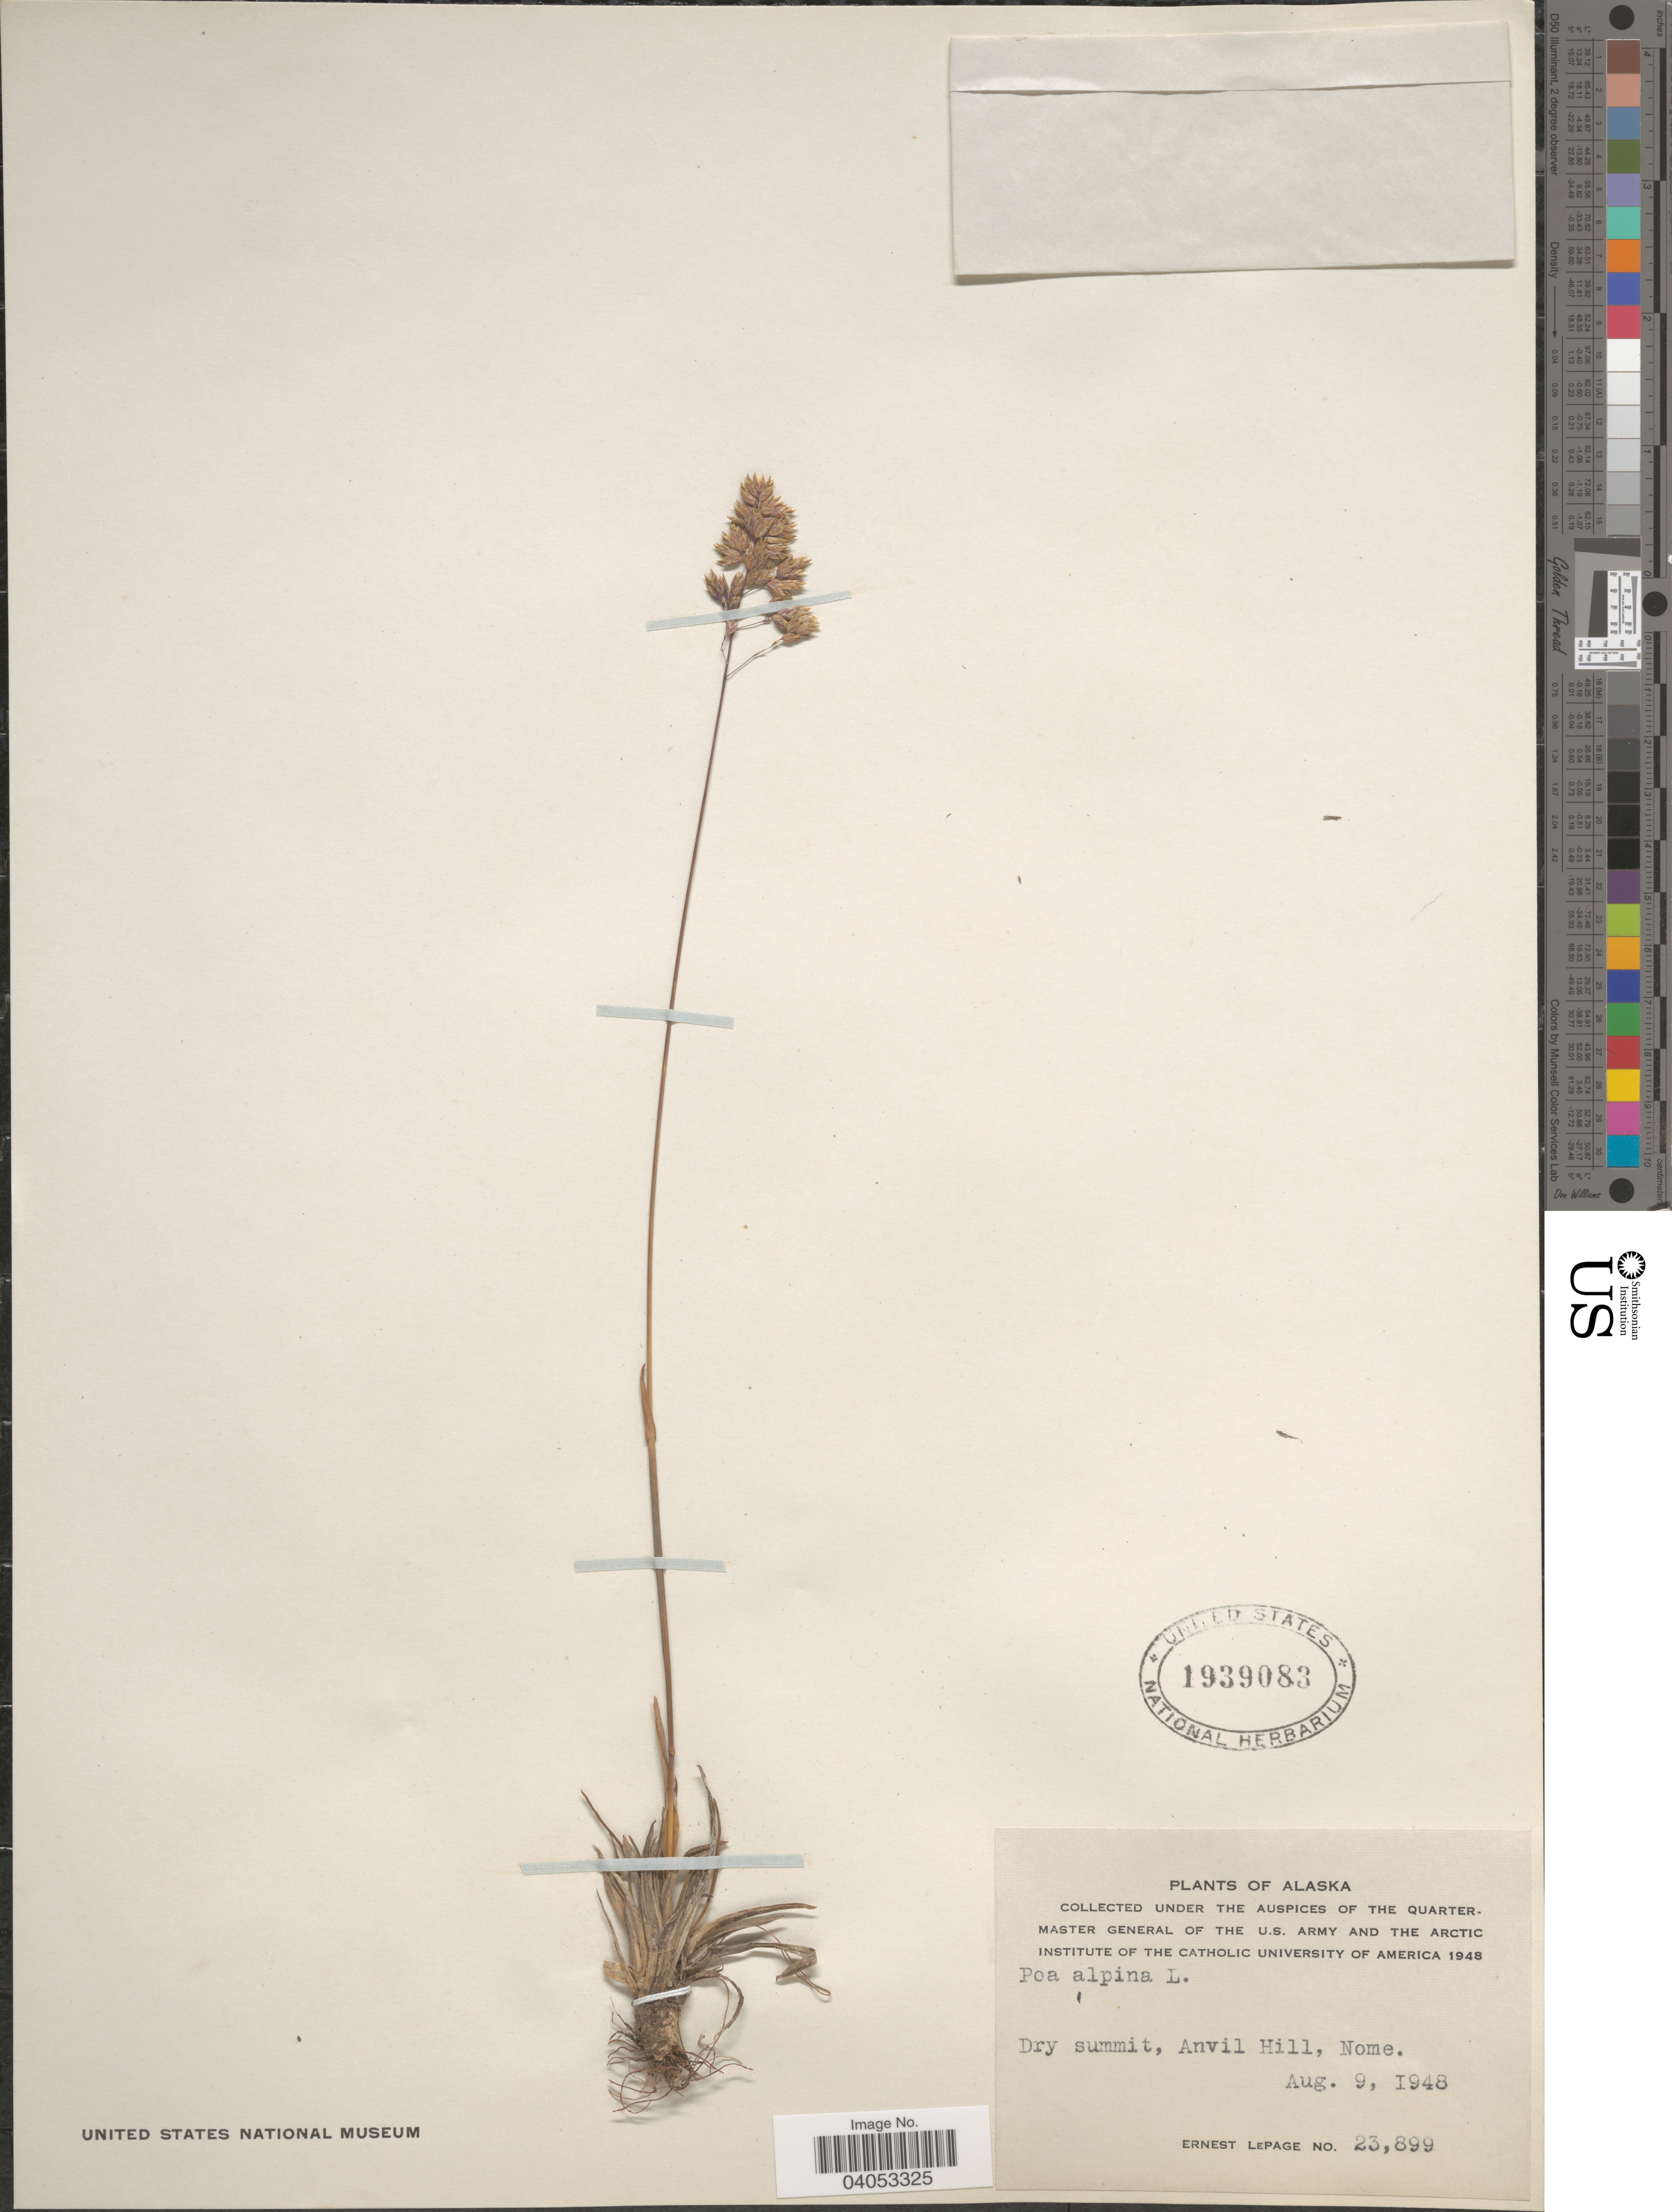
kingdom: Plantae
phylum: Tracheophyta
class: Liliopsida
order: Poales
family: Poaceae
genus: Poa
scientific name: Poa alpina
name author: L.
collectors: E. Lepage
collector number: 23899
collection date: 1948-08-09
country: United States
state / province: Alaska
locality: Dry summit, Anvil Hill, Nome.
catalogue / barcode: US 1939083